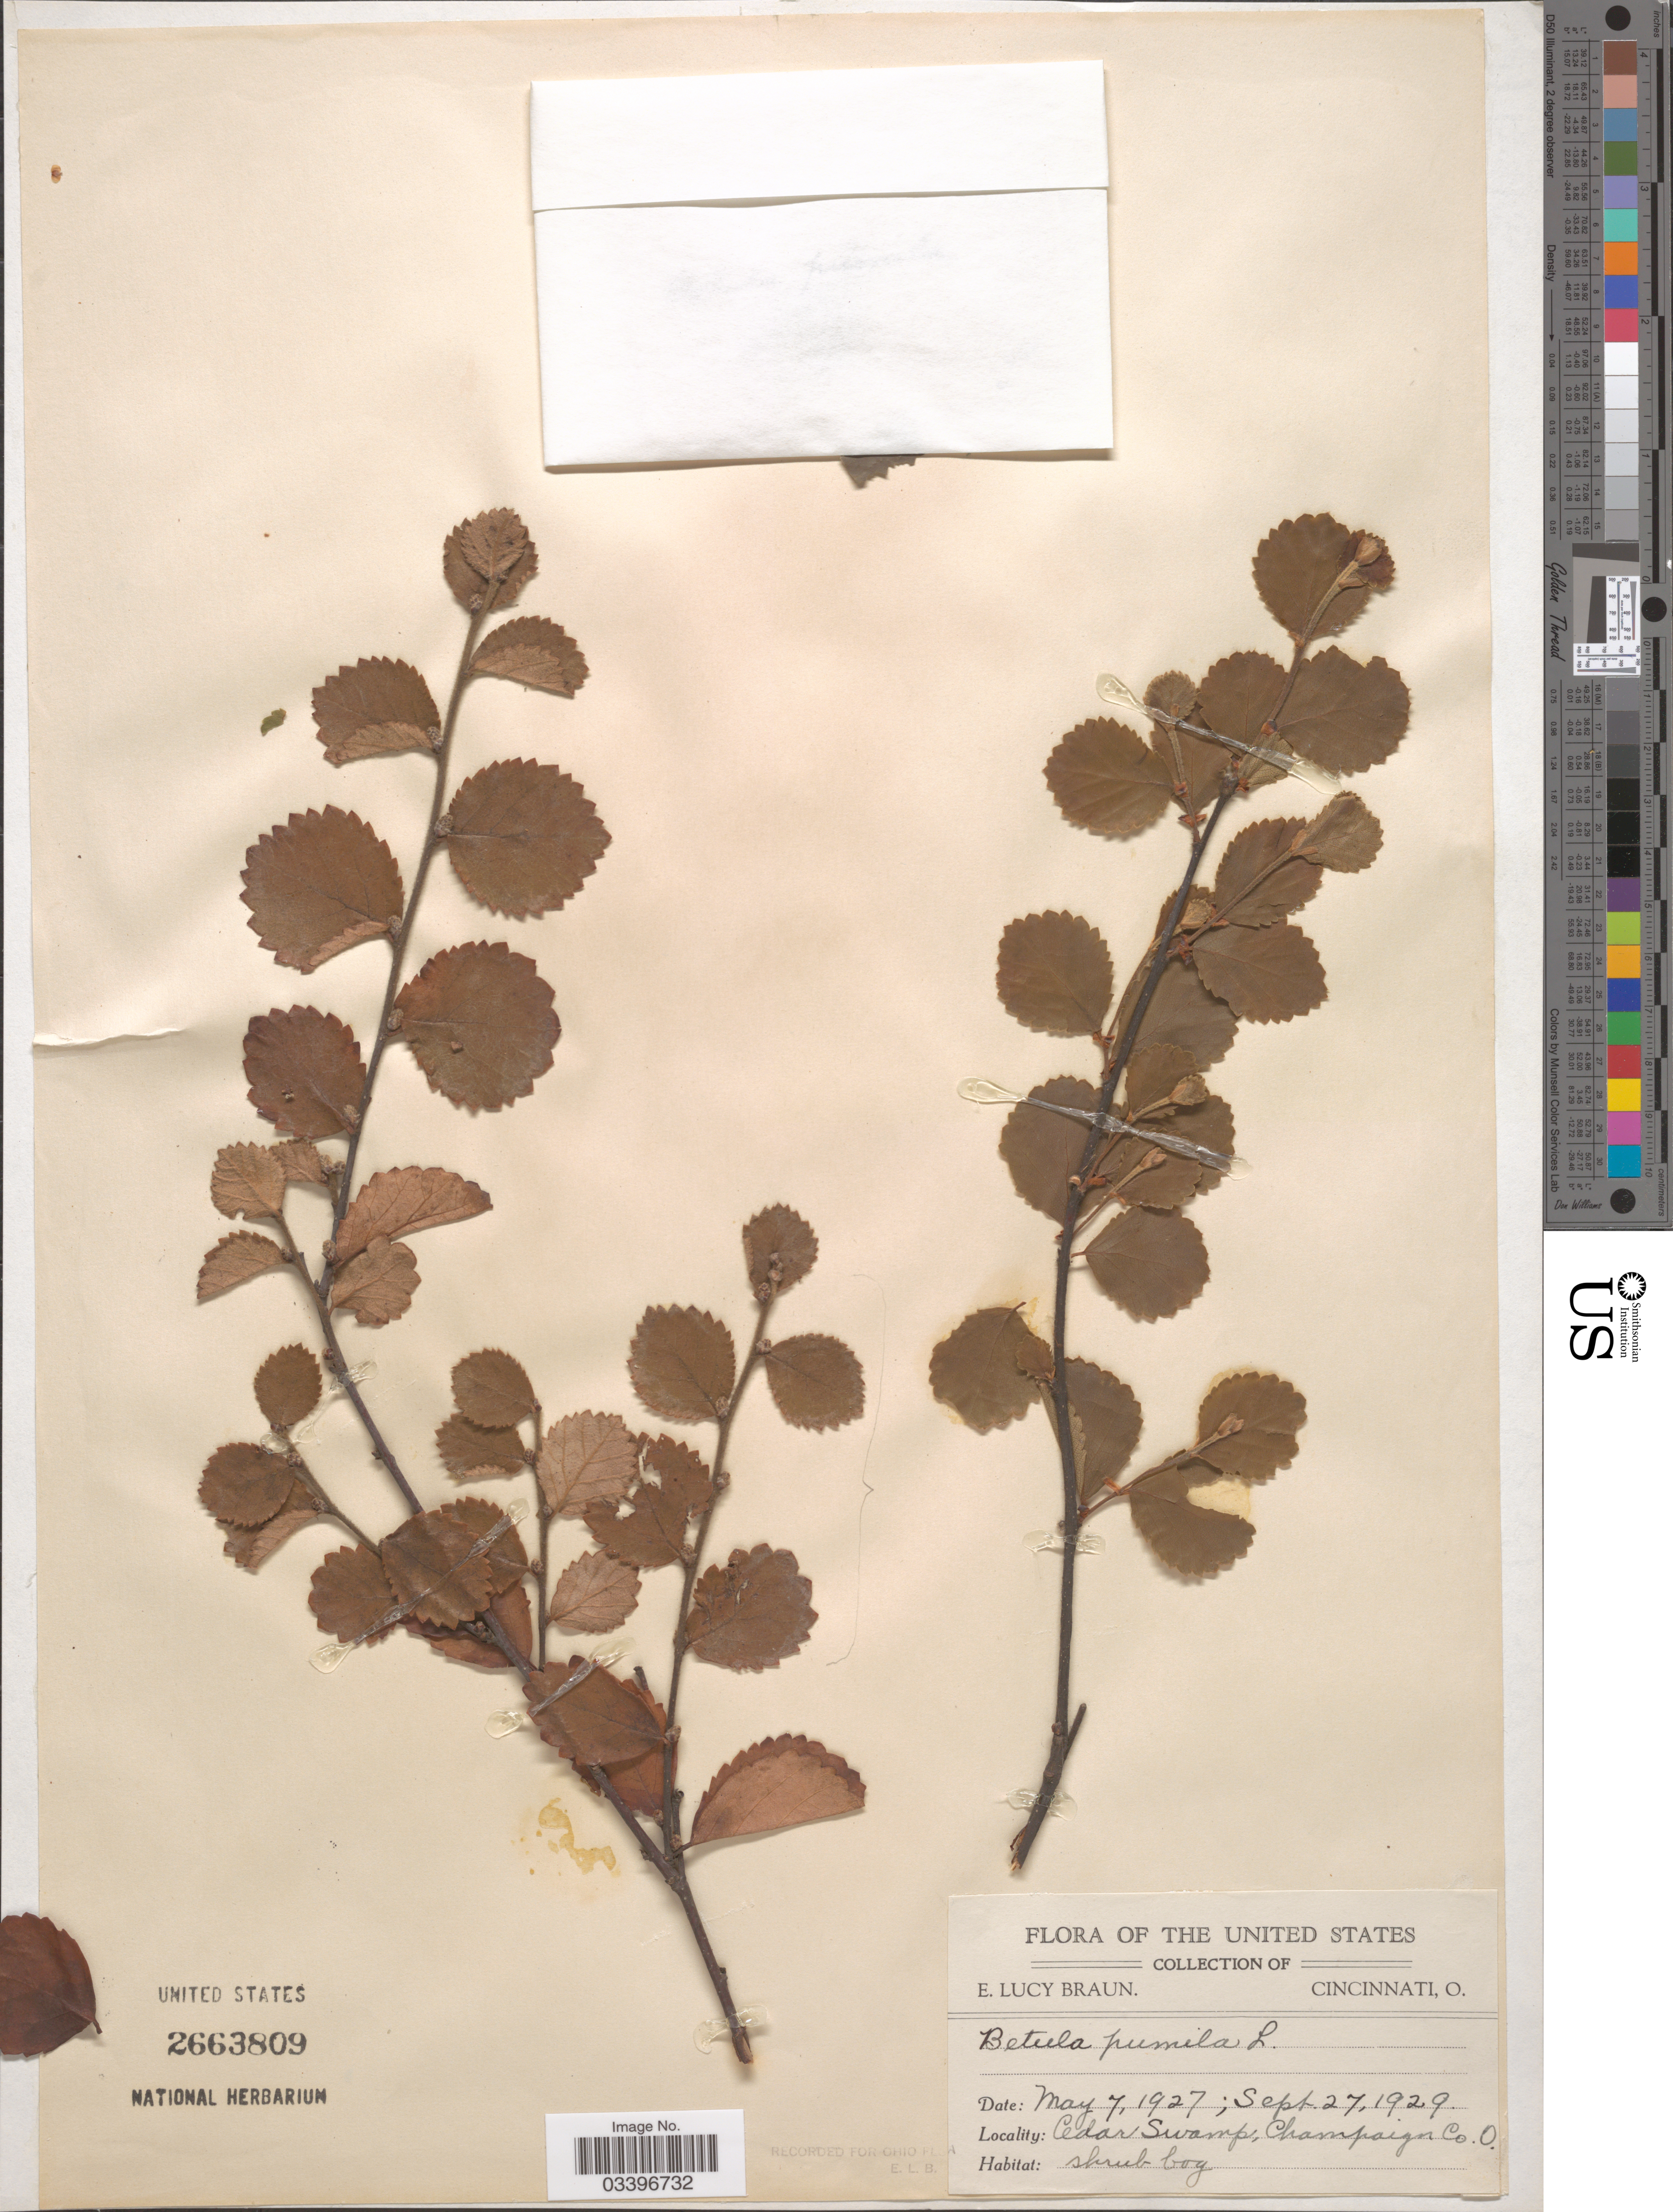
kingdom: Plantae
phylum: Tracheophyta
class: Magnoliopsida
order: Fagales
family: Betulaceae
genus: Betula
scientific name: Betula pumila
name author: L.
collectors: E. L. Braun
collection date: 1927-05-27/1929-09-27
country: United States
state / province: Ohio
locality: Cedar Swamp, Champaign Co.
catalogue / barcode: US 2663809